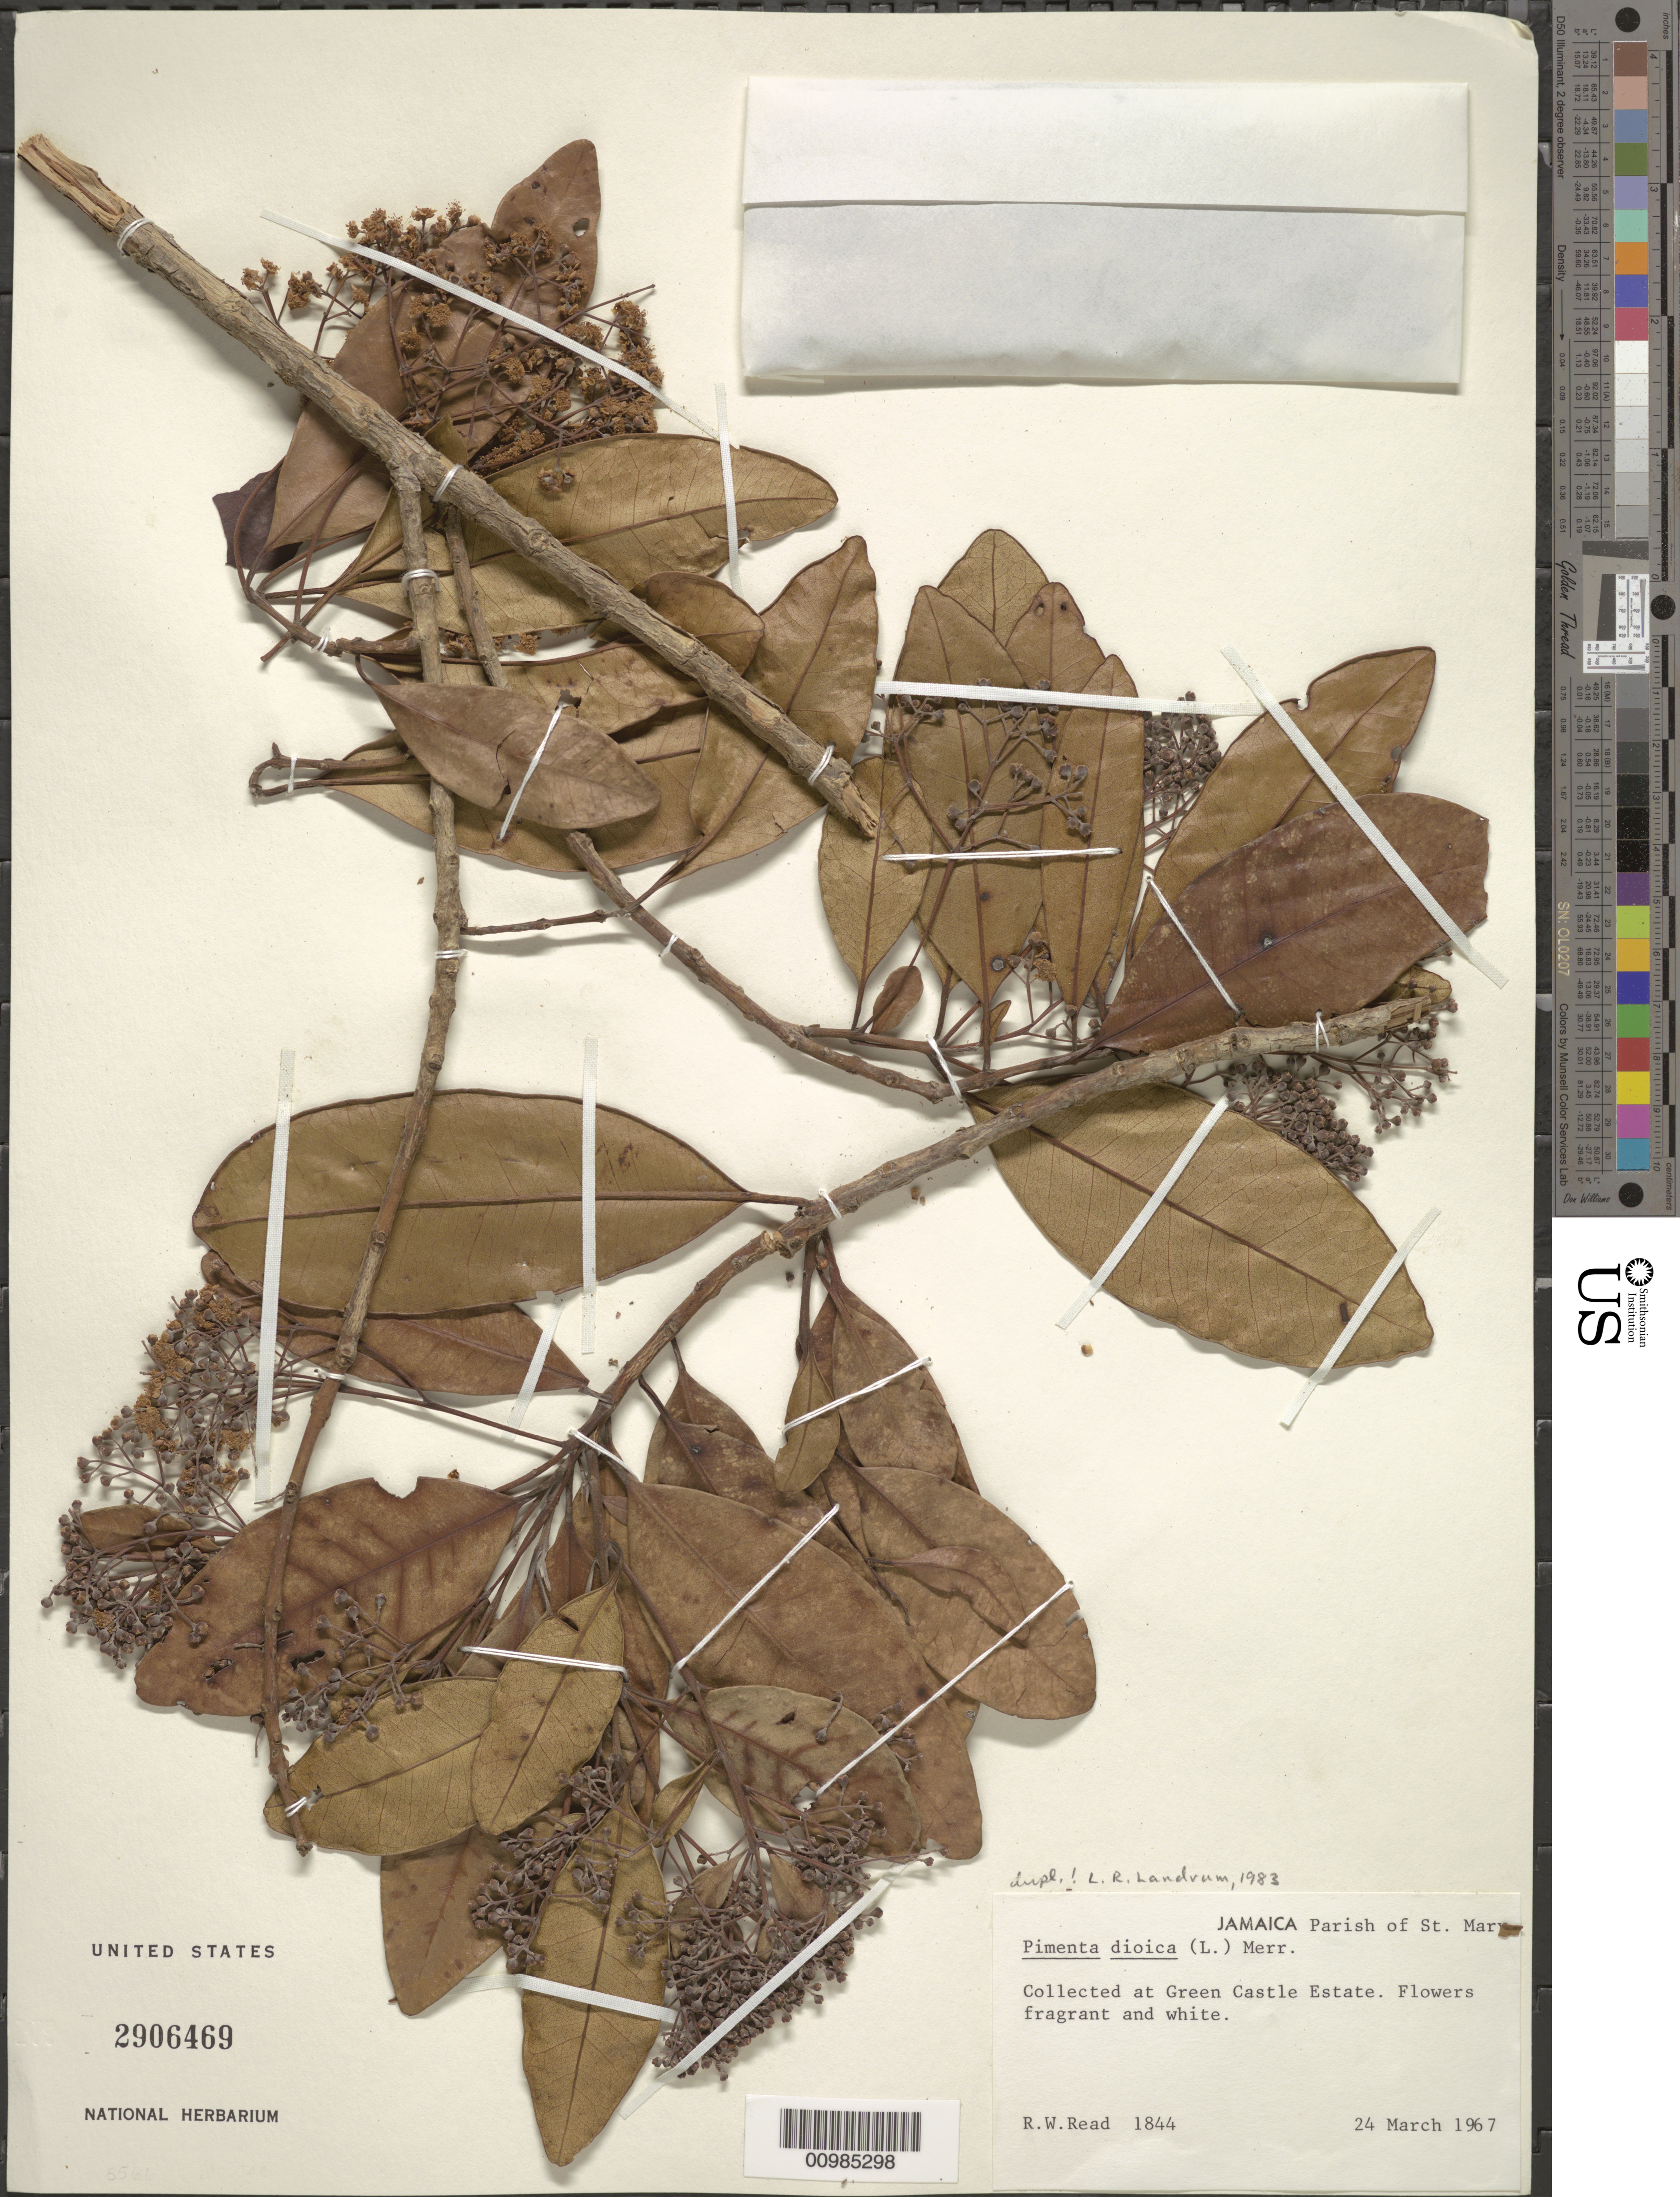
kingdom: Plantae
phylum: Tracheophyta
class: Magnoliopsida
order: Myrtales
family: Myrtaceae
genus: Pimenta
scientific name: Pimenta dioica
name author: (L.) Merr.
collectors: R. W. Read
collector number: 1844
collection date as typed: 24 Mar 1967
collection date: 1967-03-24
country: Jamaica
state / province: Saint Mary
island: Jamaica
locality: Green Castle Estate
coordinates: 0 N, 0 E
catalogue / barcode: US 2906469